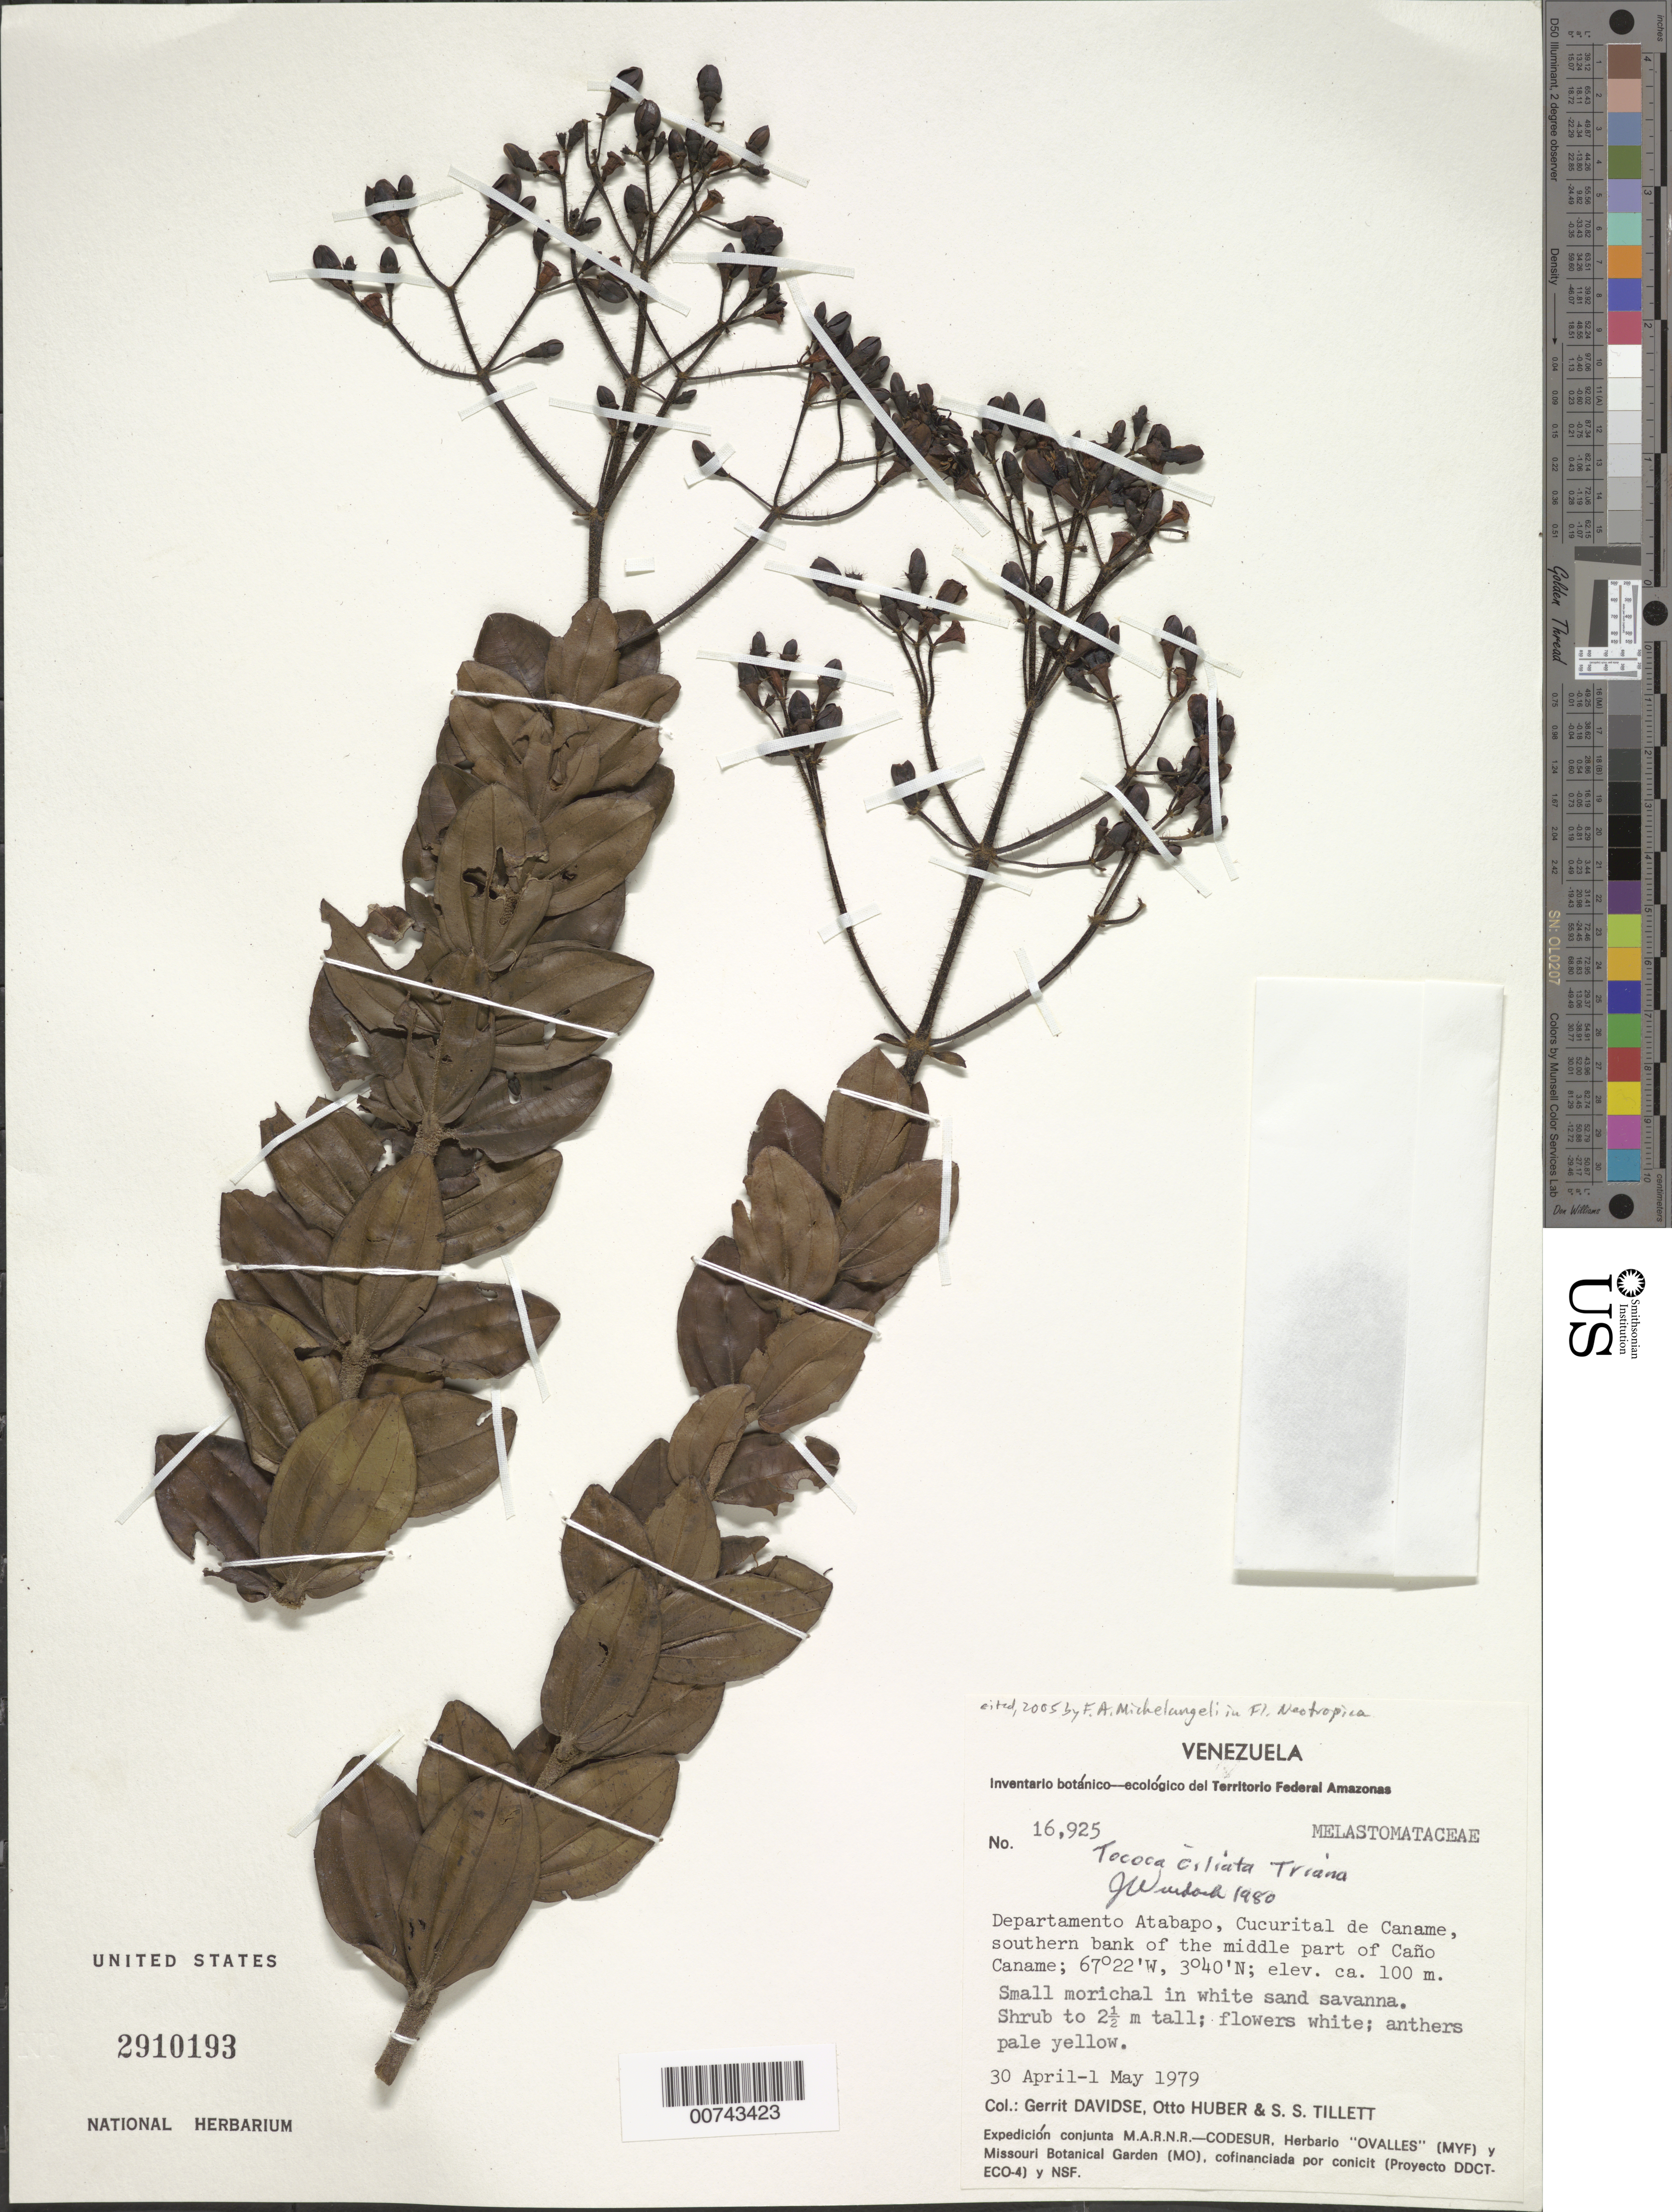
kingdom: Plantae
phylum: Tracheophyta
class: Magnoliopsida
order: Myrtales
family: Melastomataceae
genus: Tococa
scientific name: Tococa ciliata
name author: Triana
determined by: Wurdack, John J., (US), US (UNITED STATES)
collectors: G. Davidse, O. Huber & S. S. Tillett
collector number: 16925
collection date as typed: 30-Apr-79 to 1-May-79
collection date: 1979-04-30/1979-05-01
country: Venezuela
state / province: Amazonas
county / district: Atabapo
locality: Cucurital de Caname, southern bank of the middle part of Caño Caname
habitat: Small morichal in white sand savanna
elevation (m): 100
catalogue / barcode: US 2910193